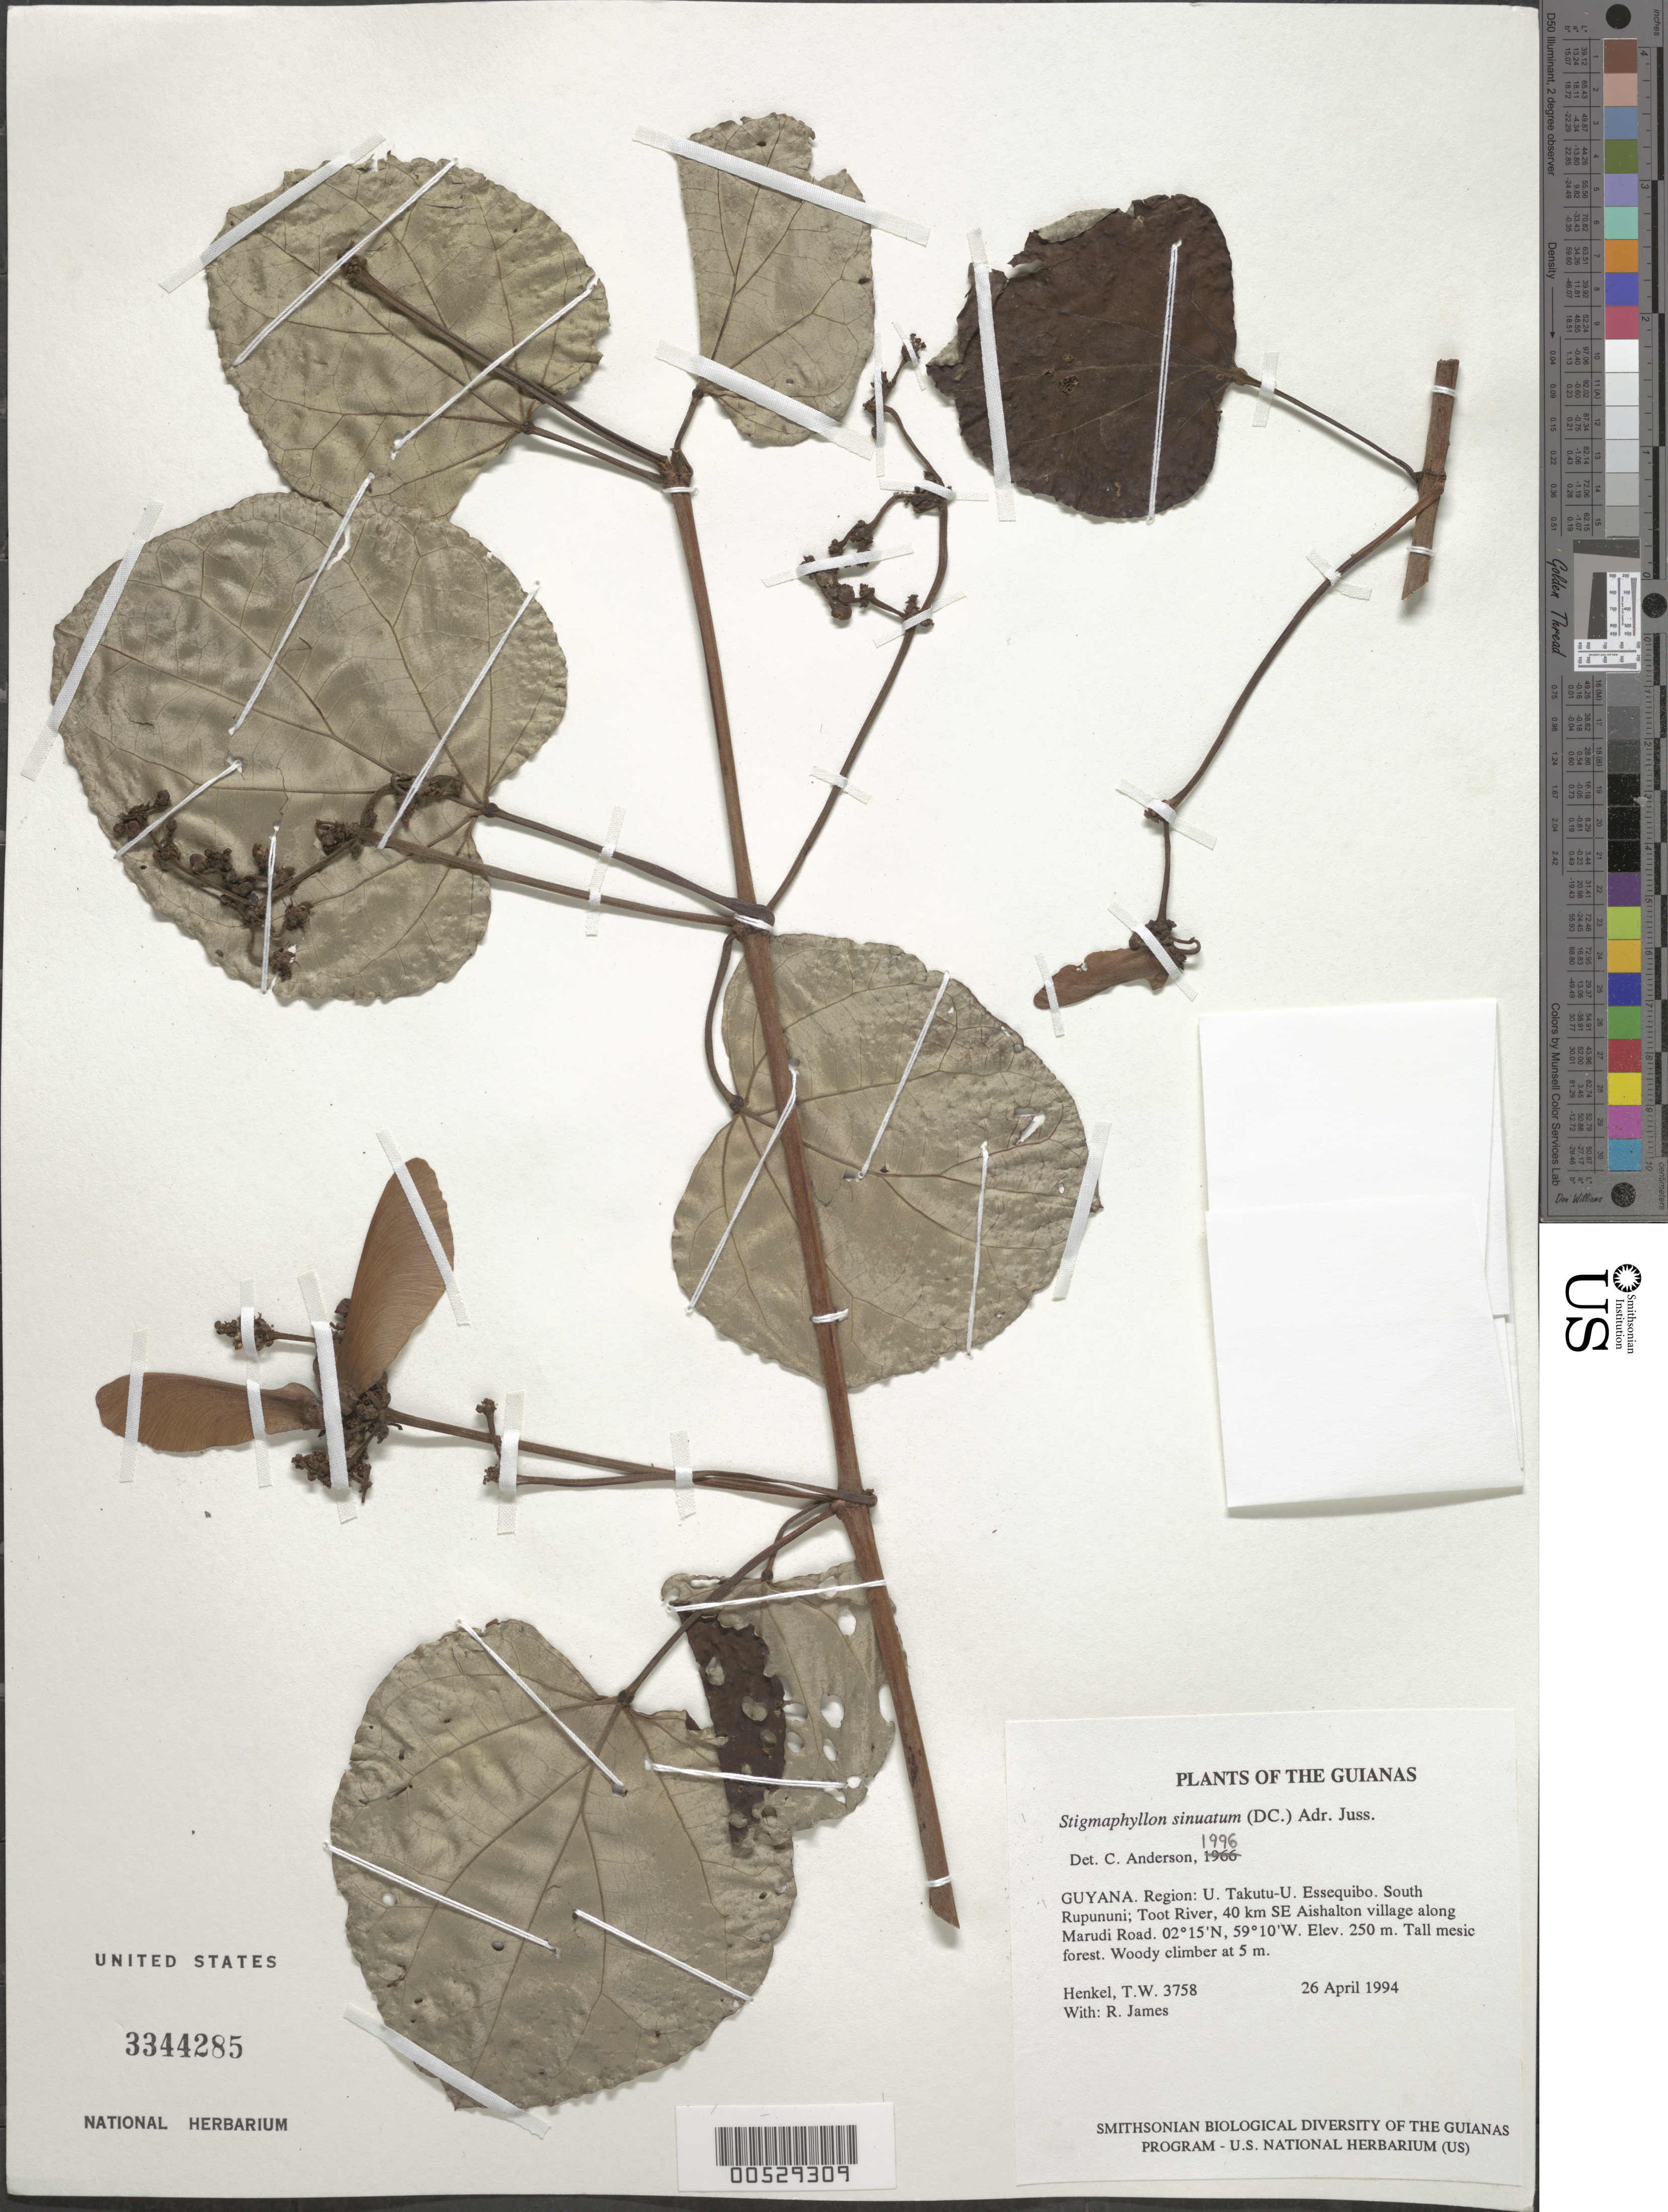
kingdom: Plantae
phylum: Tracheophyta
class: Magnoliopsida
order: Malpighiales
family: Malpighiaceae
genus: Stigmaphyllon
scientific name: Stigmaphyllon sinuatum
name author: (DC.) A. Juss.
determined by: Anderson, C.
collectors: T. Henkel & R. James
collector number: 3758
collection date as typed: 26 April 1994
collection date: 1994-04-26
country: Guyana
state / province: U. Takutu-U. Essequibo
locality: South Rupununi; Toot River, 40 km SE Aishalton village along Marudi Road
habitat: Tall mesic forest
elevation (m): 250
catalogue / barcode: US 3344285